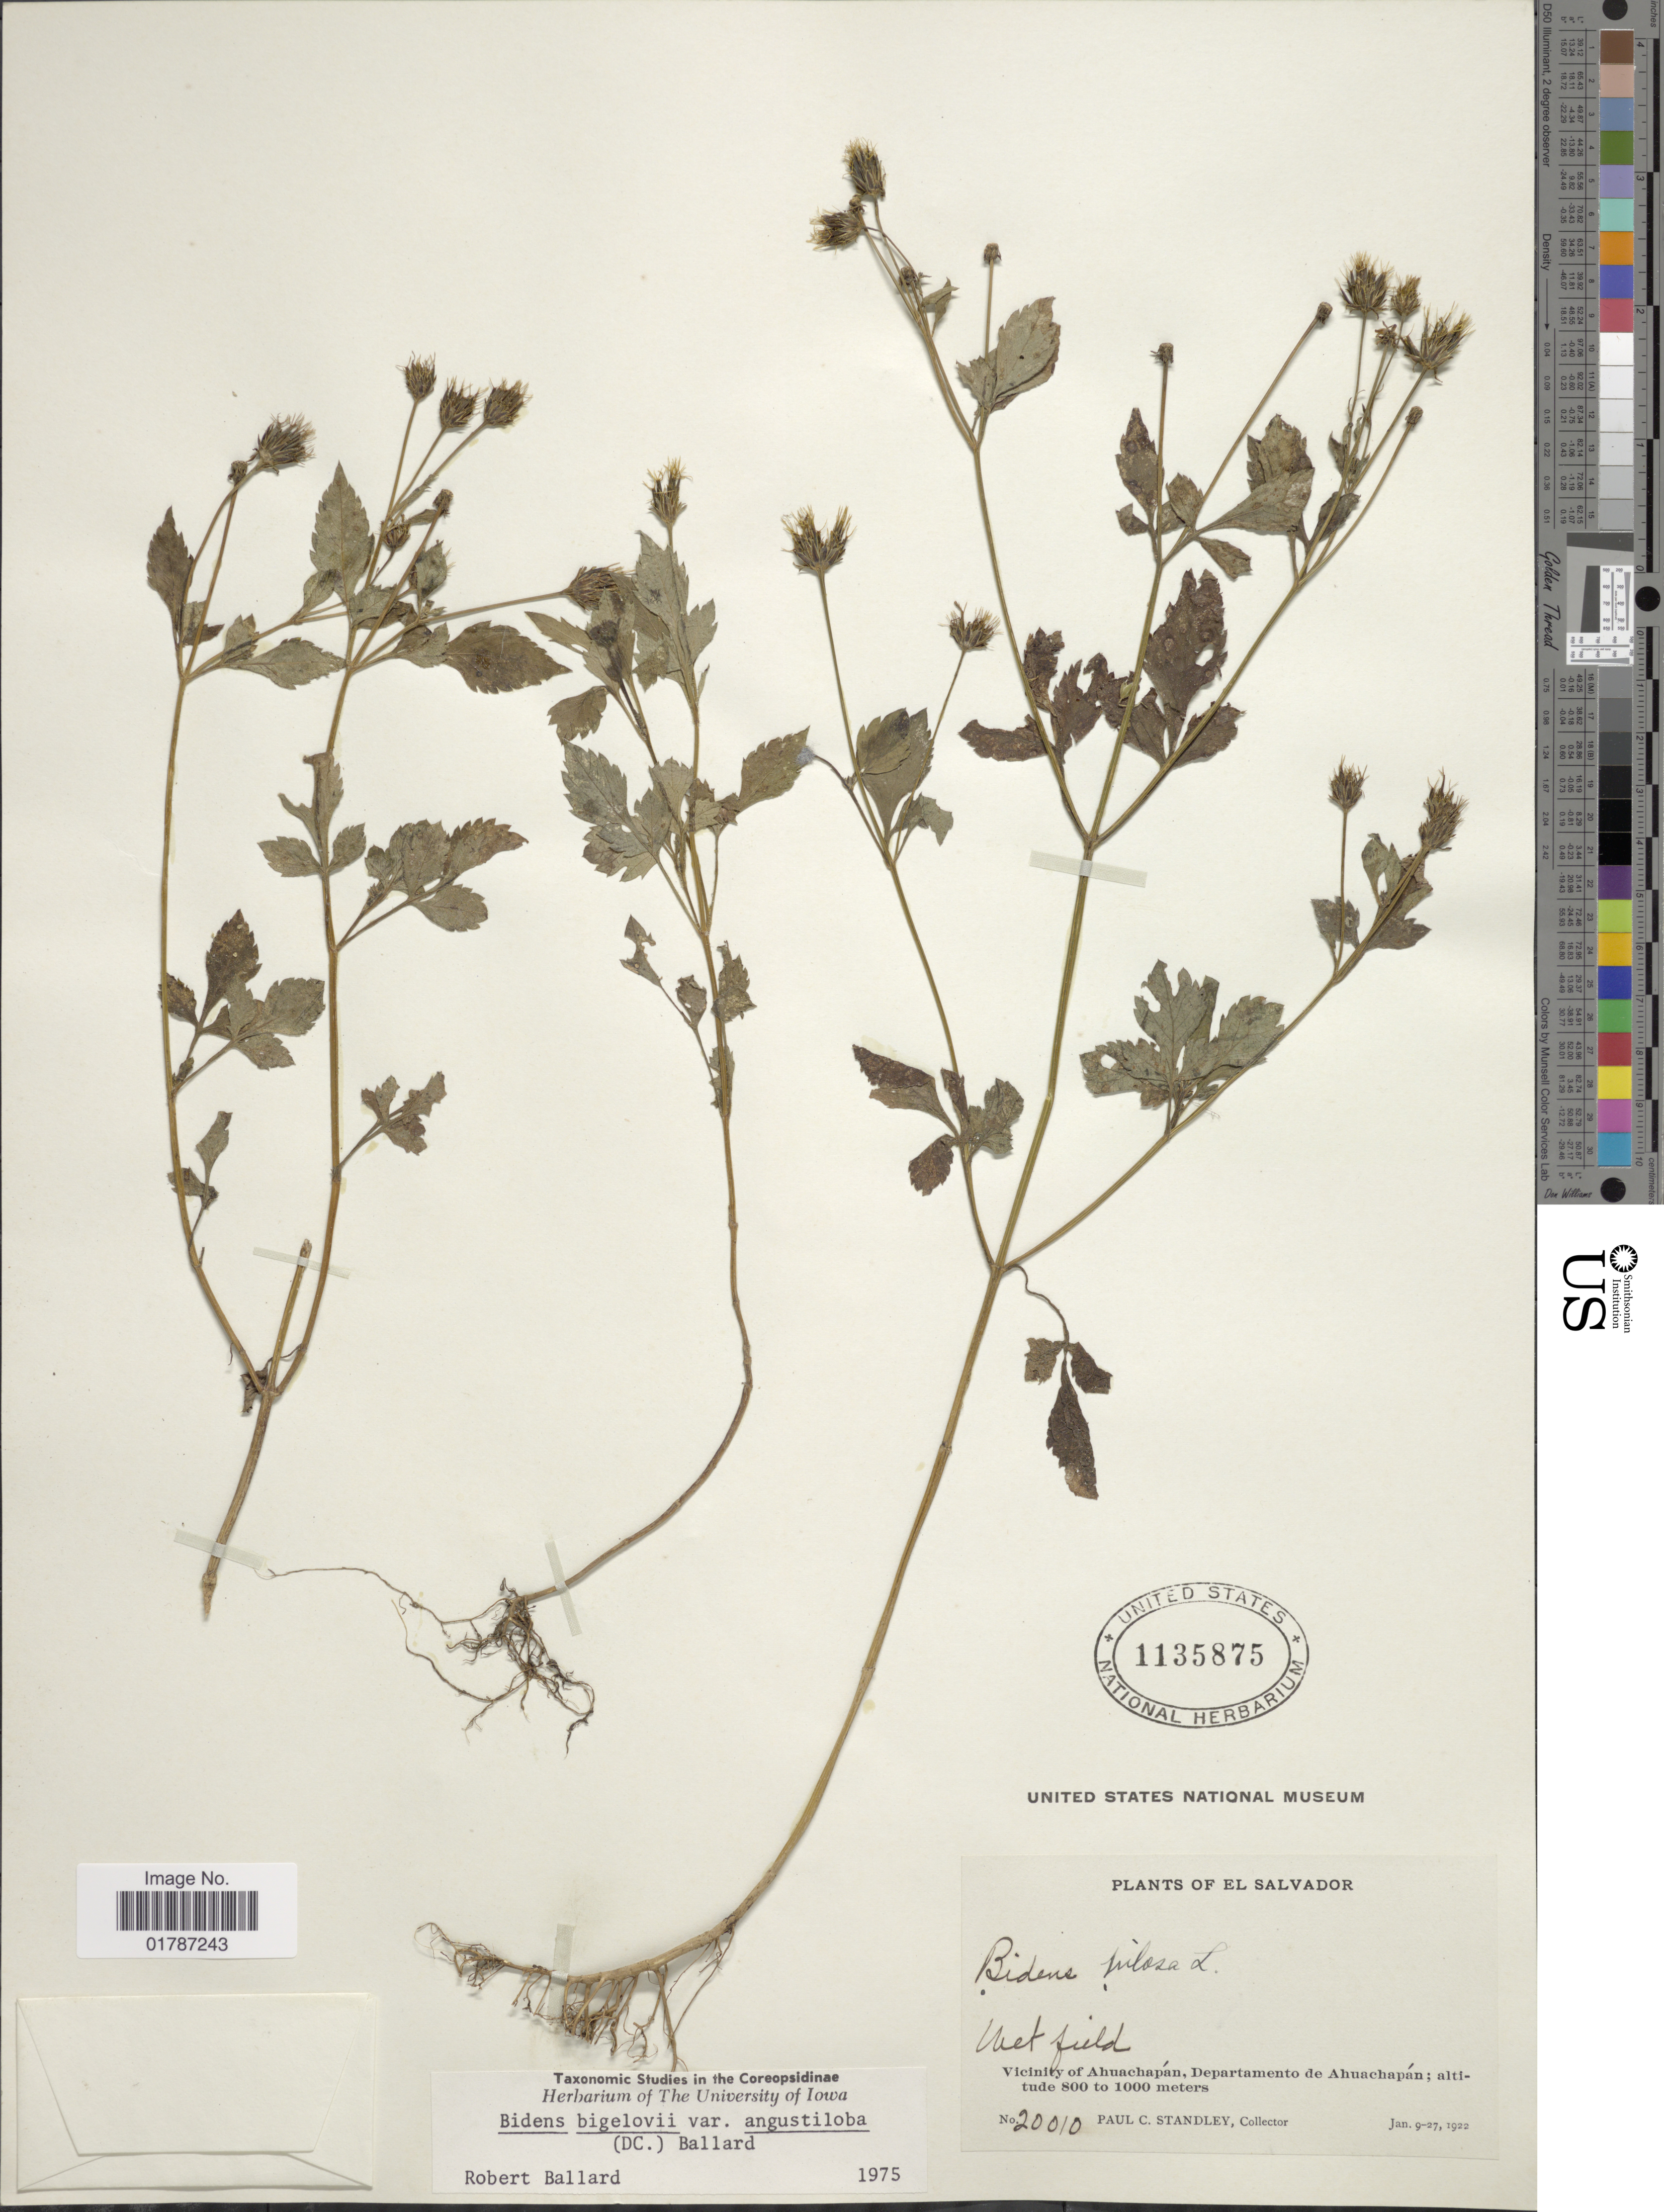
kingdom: Plantae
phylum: Tracheophyta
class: Magnoliopsida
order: Asterales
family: Asteraceae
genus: Bidens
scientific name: Bidens bigelovii var. angustiloba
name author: (DC.) Ballard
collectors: P. C. Standley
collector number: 20010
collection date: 1922-01-09/1922-01-27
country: El Salvador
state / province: Ahuachapan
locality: Vicinity of Ahuachapan, Departamento de Ahuachapan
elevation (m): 800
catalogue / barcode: US 1135875